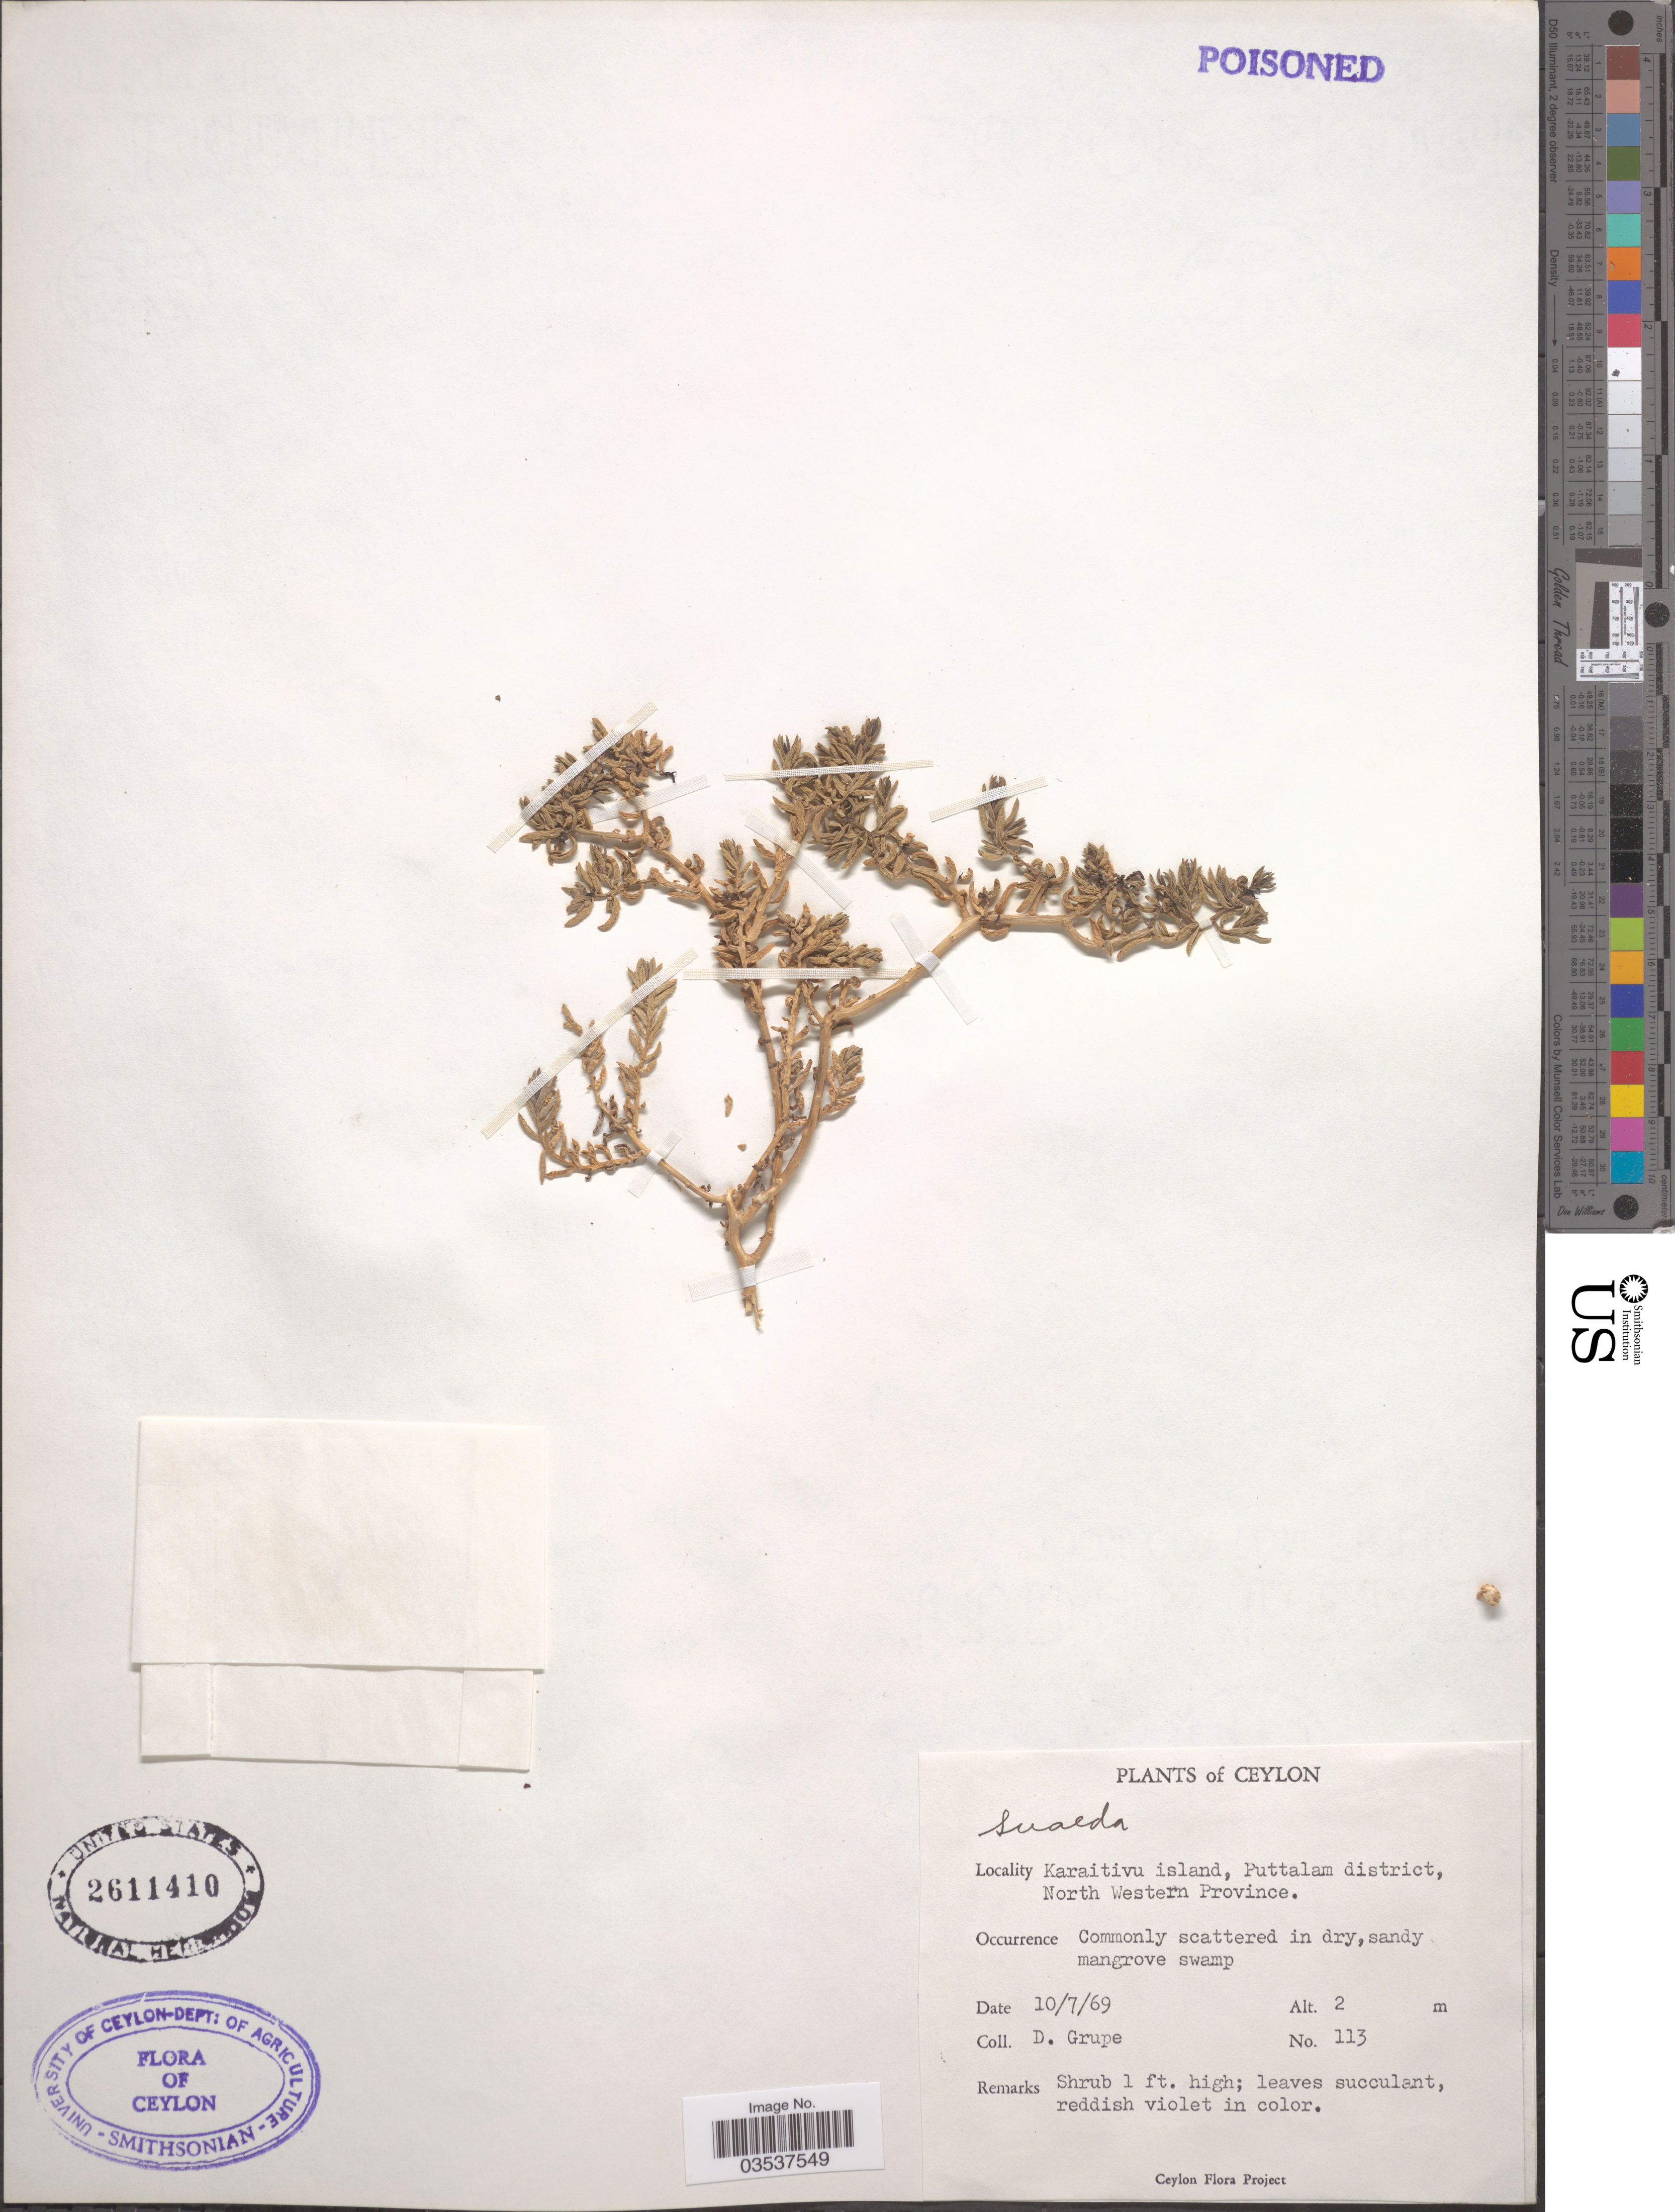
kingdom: Plantae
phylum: Tracheophyta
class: Magnoliopsida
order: Caryophyllales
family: Amaranthaceae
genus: Suaeda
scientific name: Suaeda sp.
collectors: D. Grupe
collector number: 113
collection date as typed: Transcribed d/m/y: 10/7/69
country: Sri Lanka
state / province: North Western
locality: Ceylon. Karaitivu island, Puttalam district.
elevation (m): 2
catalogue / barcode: US 2611410